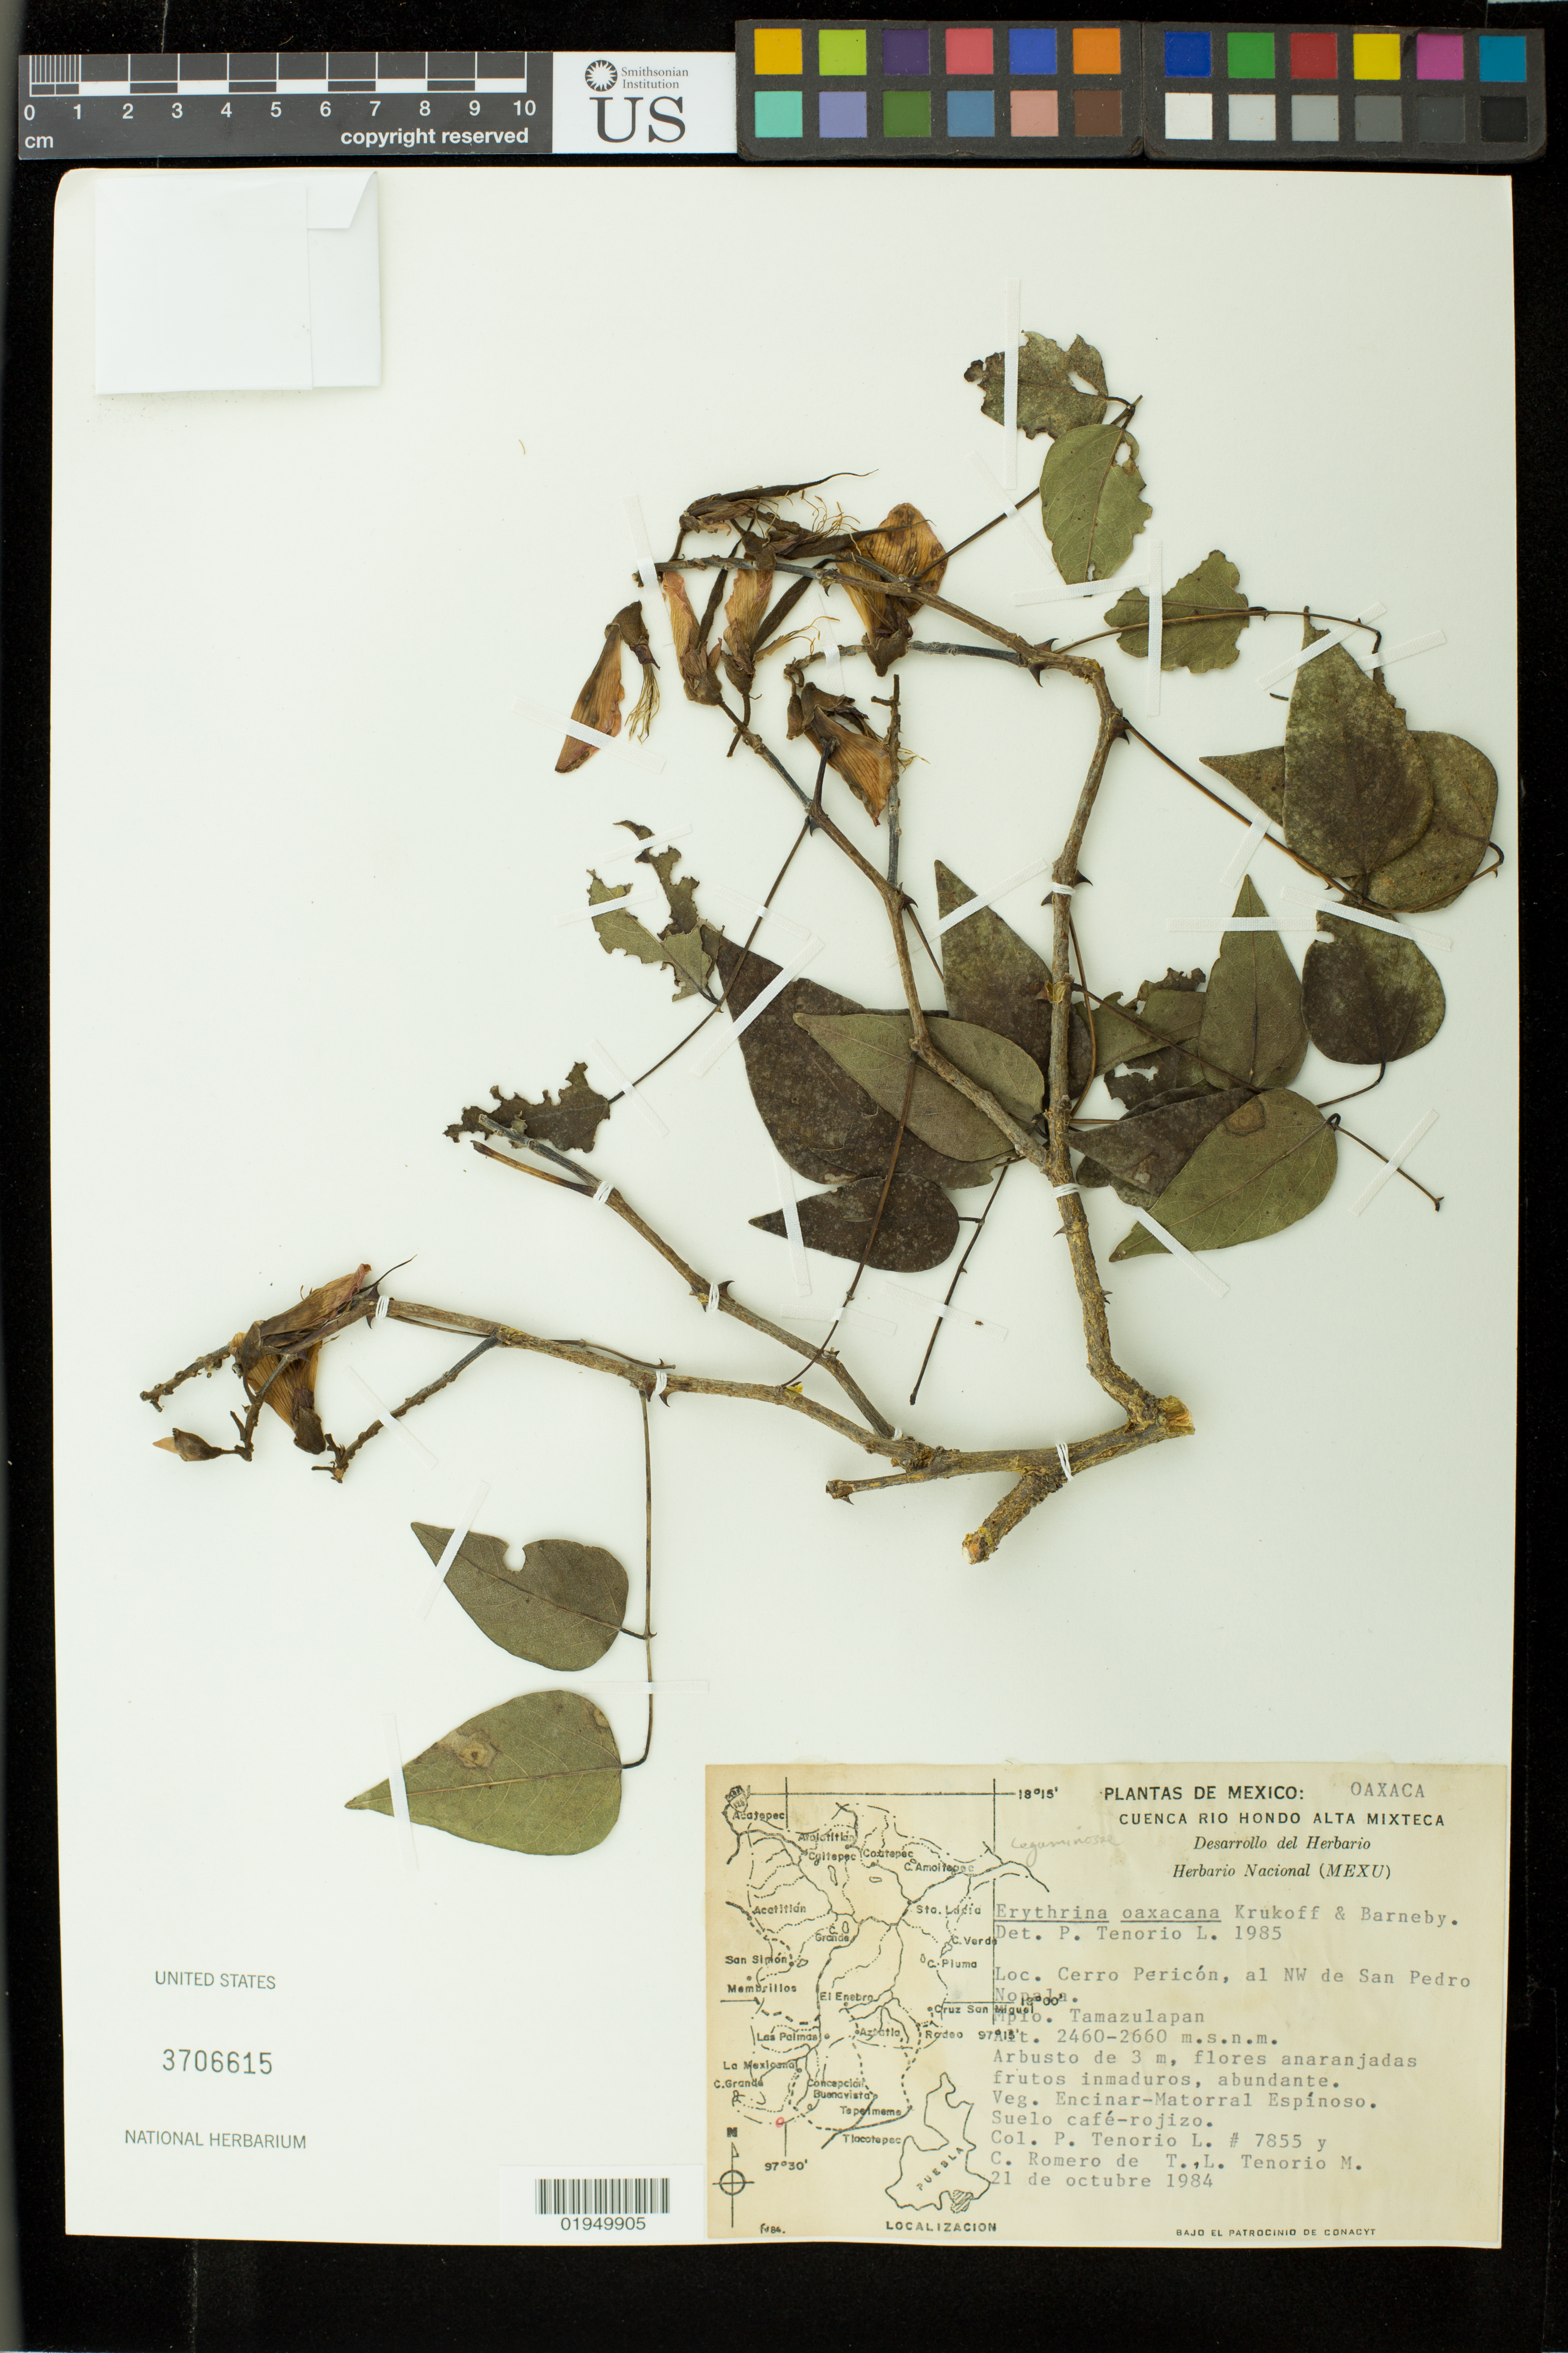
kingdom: Plantae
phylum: Tracheophyta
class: Magnoliopsida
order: Fabales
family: Fabaceae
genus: Erythrina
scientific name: Erythrina oaxacana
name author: (Krukoff) Krukoff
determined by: Tenorio L., P.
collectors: P. Tenorio L., C. Romero de T. & L. Tenorio M.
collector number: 7855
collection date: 1984-10-21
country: Mexico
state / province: Oaxaca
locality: Cerro Pericon, al NW de San Pedro Nopala. Mpio. Tamazulapan.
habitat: Encinar-Matorral Espinoso. Suelo cafe-rojizo.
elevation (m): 2400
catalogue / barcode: US 3706615